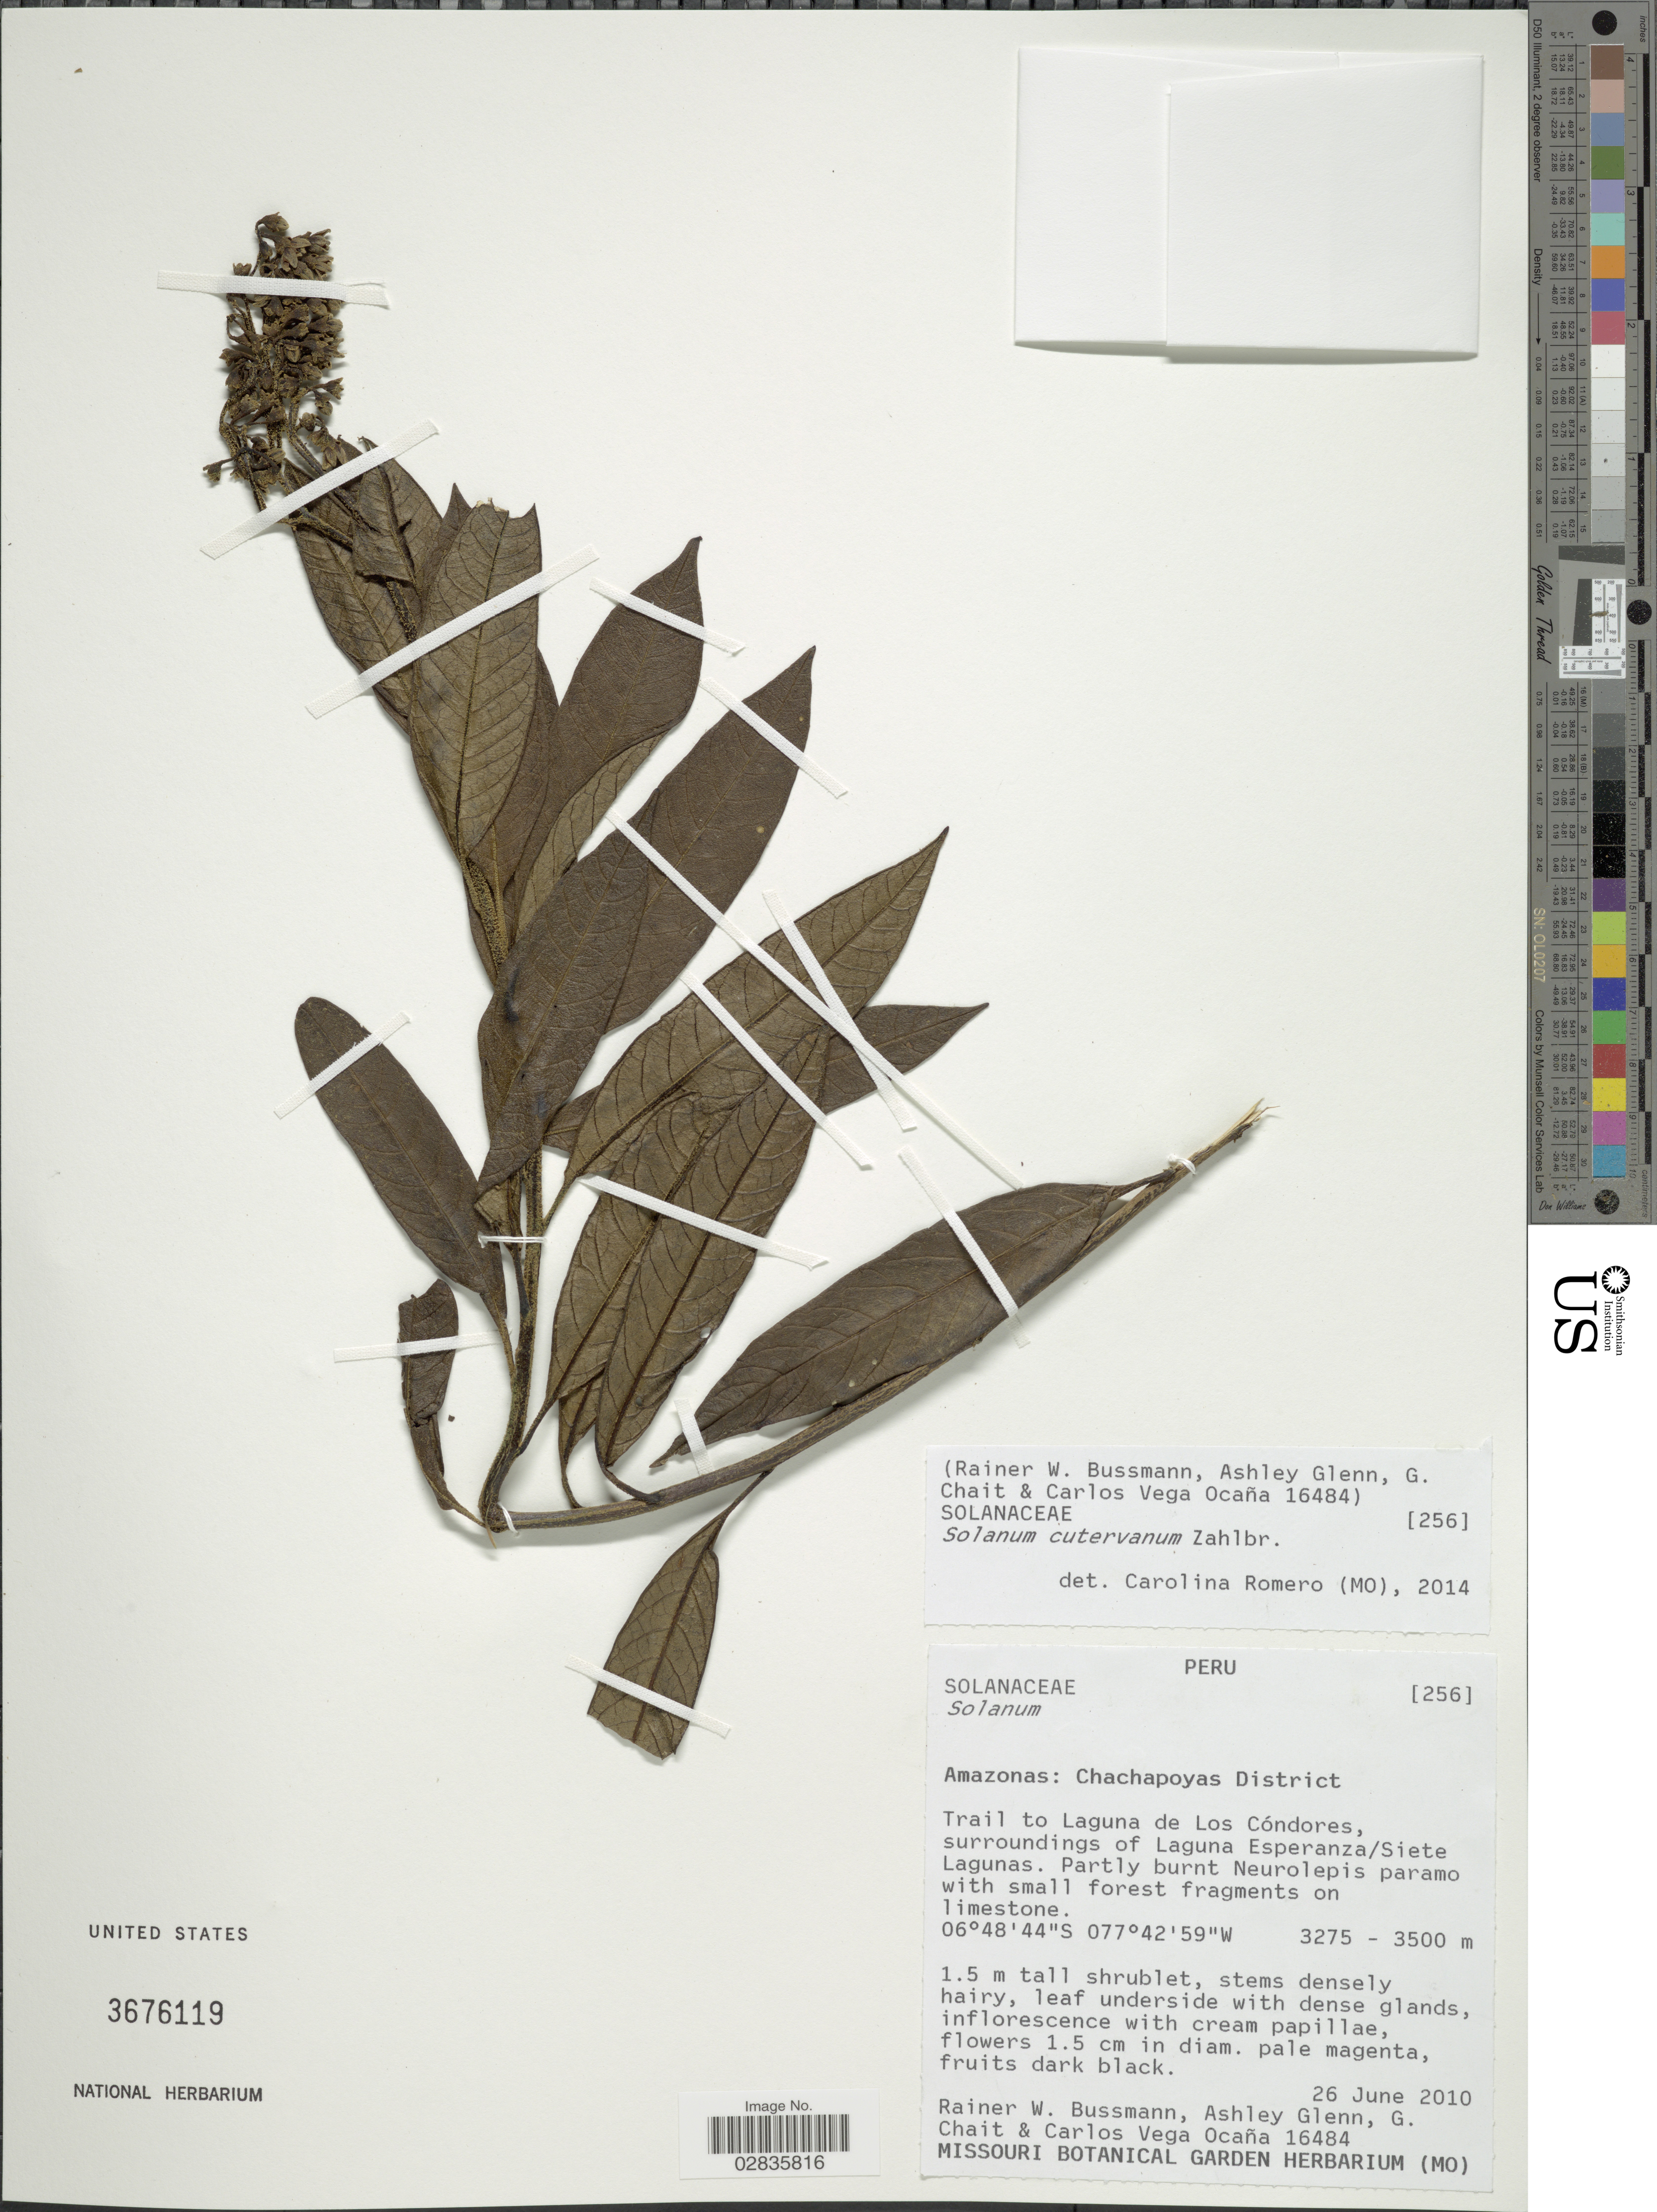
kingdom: Plantae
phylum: Tracheophyta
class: Magnoliopsida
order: Solanales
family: Solanaceae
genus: Solanum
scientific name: Solanum cutervanum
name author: Zahlbr.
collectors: R. W. Bussmann, A. Glenn, G. Chait & C. Vega Ocaña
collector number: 16484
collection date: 2010-06-26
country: Peru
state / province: Amazonas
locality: Chachapoyas District, Trail to Laguna de Los Cóndores, surroundings of Laguna Esperanza/ Siete Lagunas.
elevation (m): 3275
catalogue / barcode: US 3676119